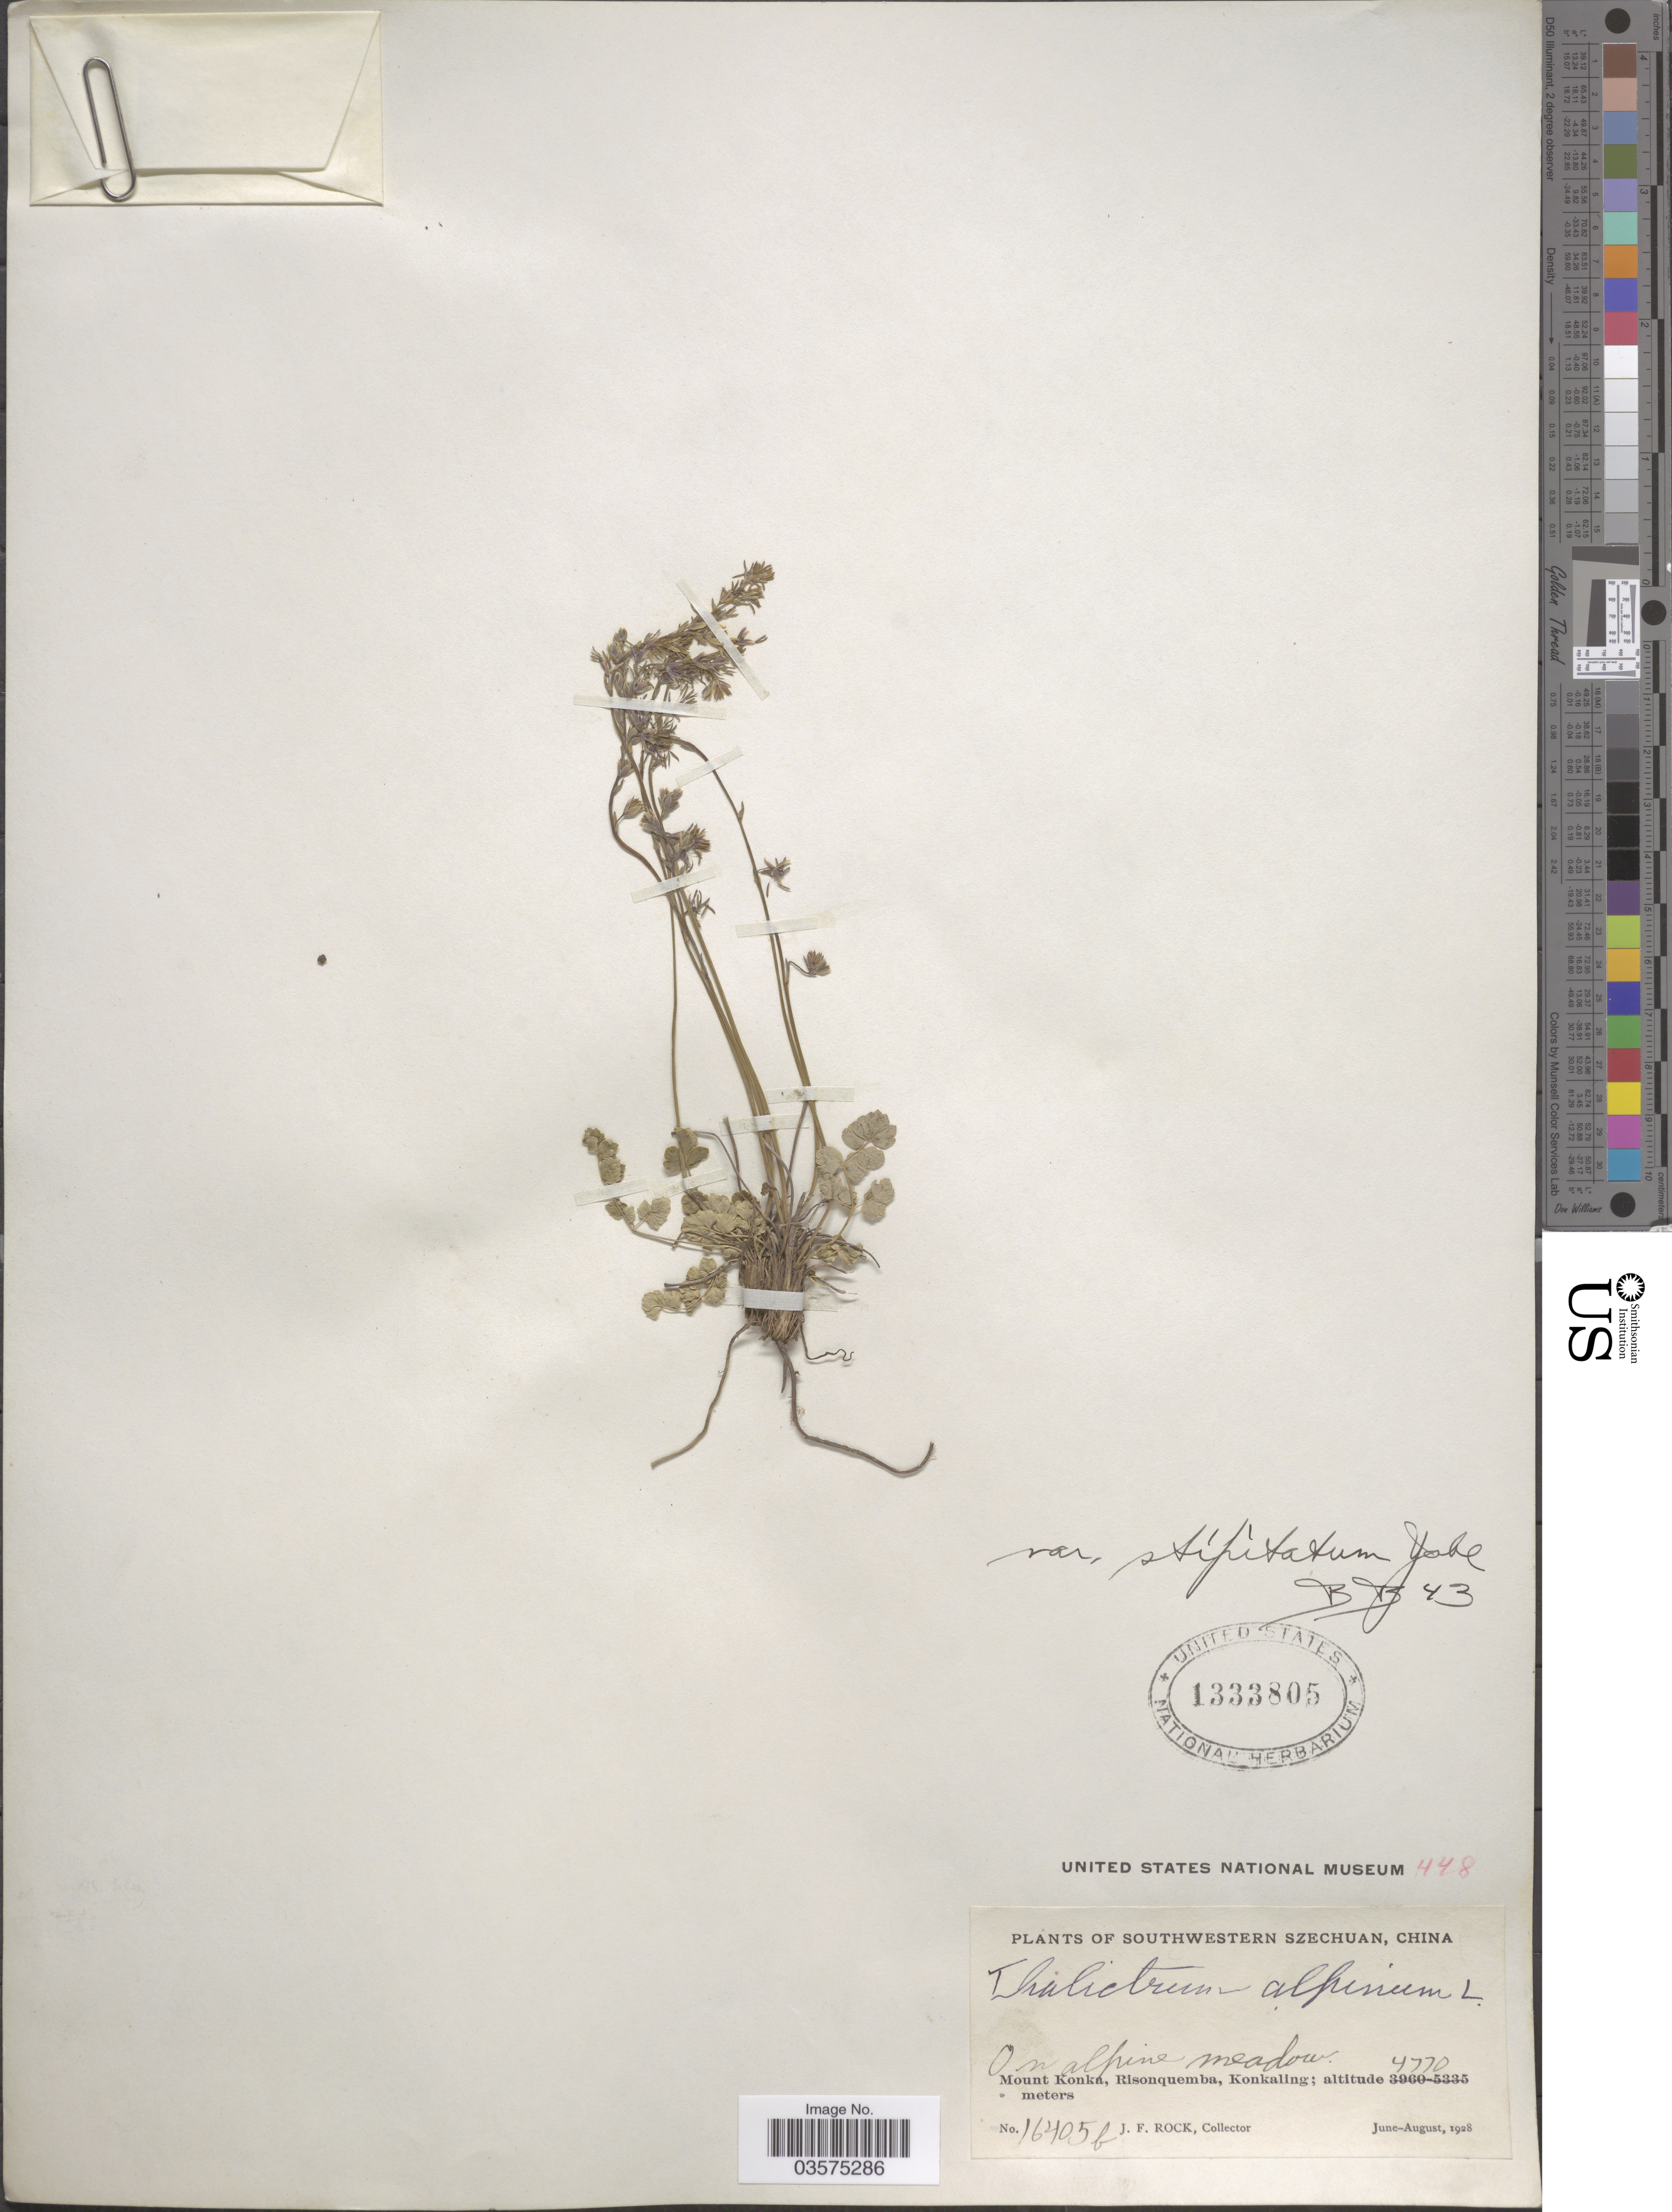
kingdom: Plantae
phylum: Tracheophyta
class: Magnoliopsida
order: Ranunculales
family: Ranunculaceae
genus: Thalictrum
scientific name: Thalictrum alpinum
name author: L.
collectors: J. Rock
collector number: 16405b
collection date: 1928-06/1928-08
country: China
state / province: Sichuan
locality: Southwestern Szechuan. On alpine meadow. Mount Konka, Risonquemba, Konkaling.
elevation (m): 4770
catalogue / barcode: US 1333805